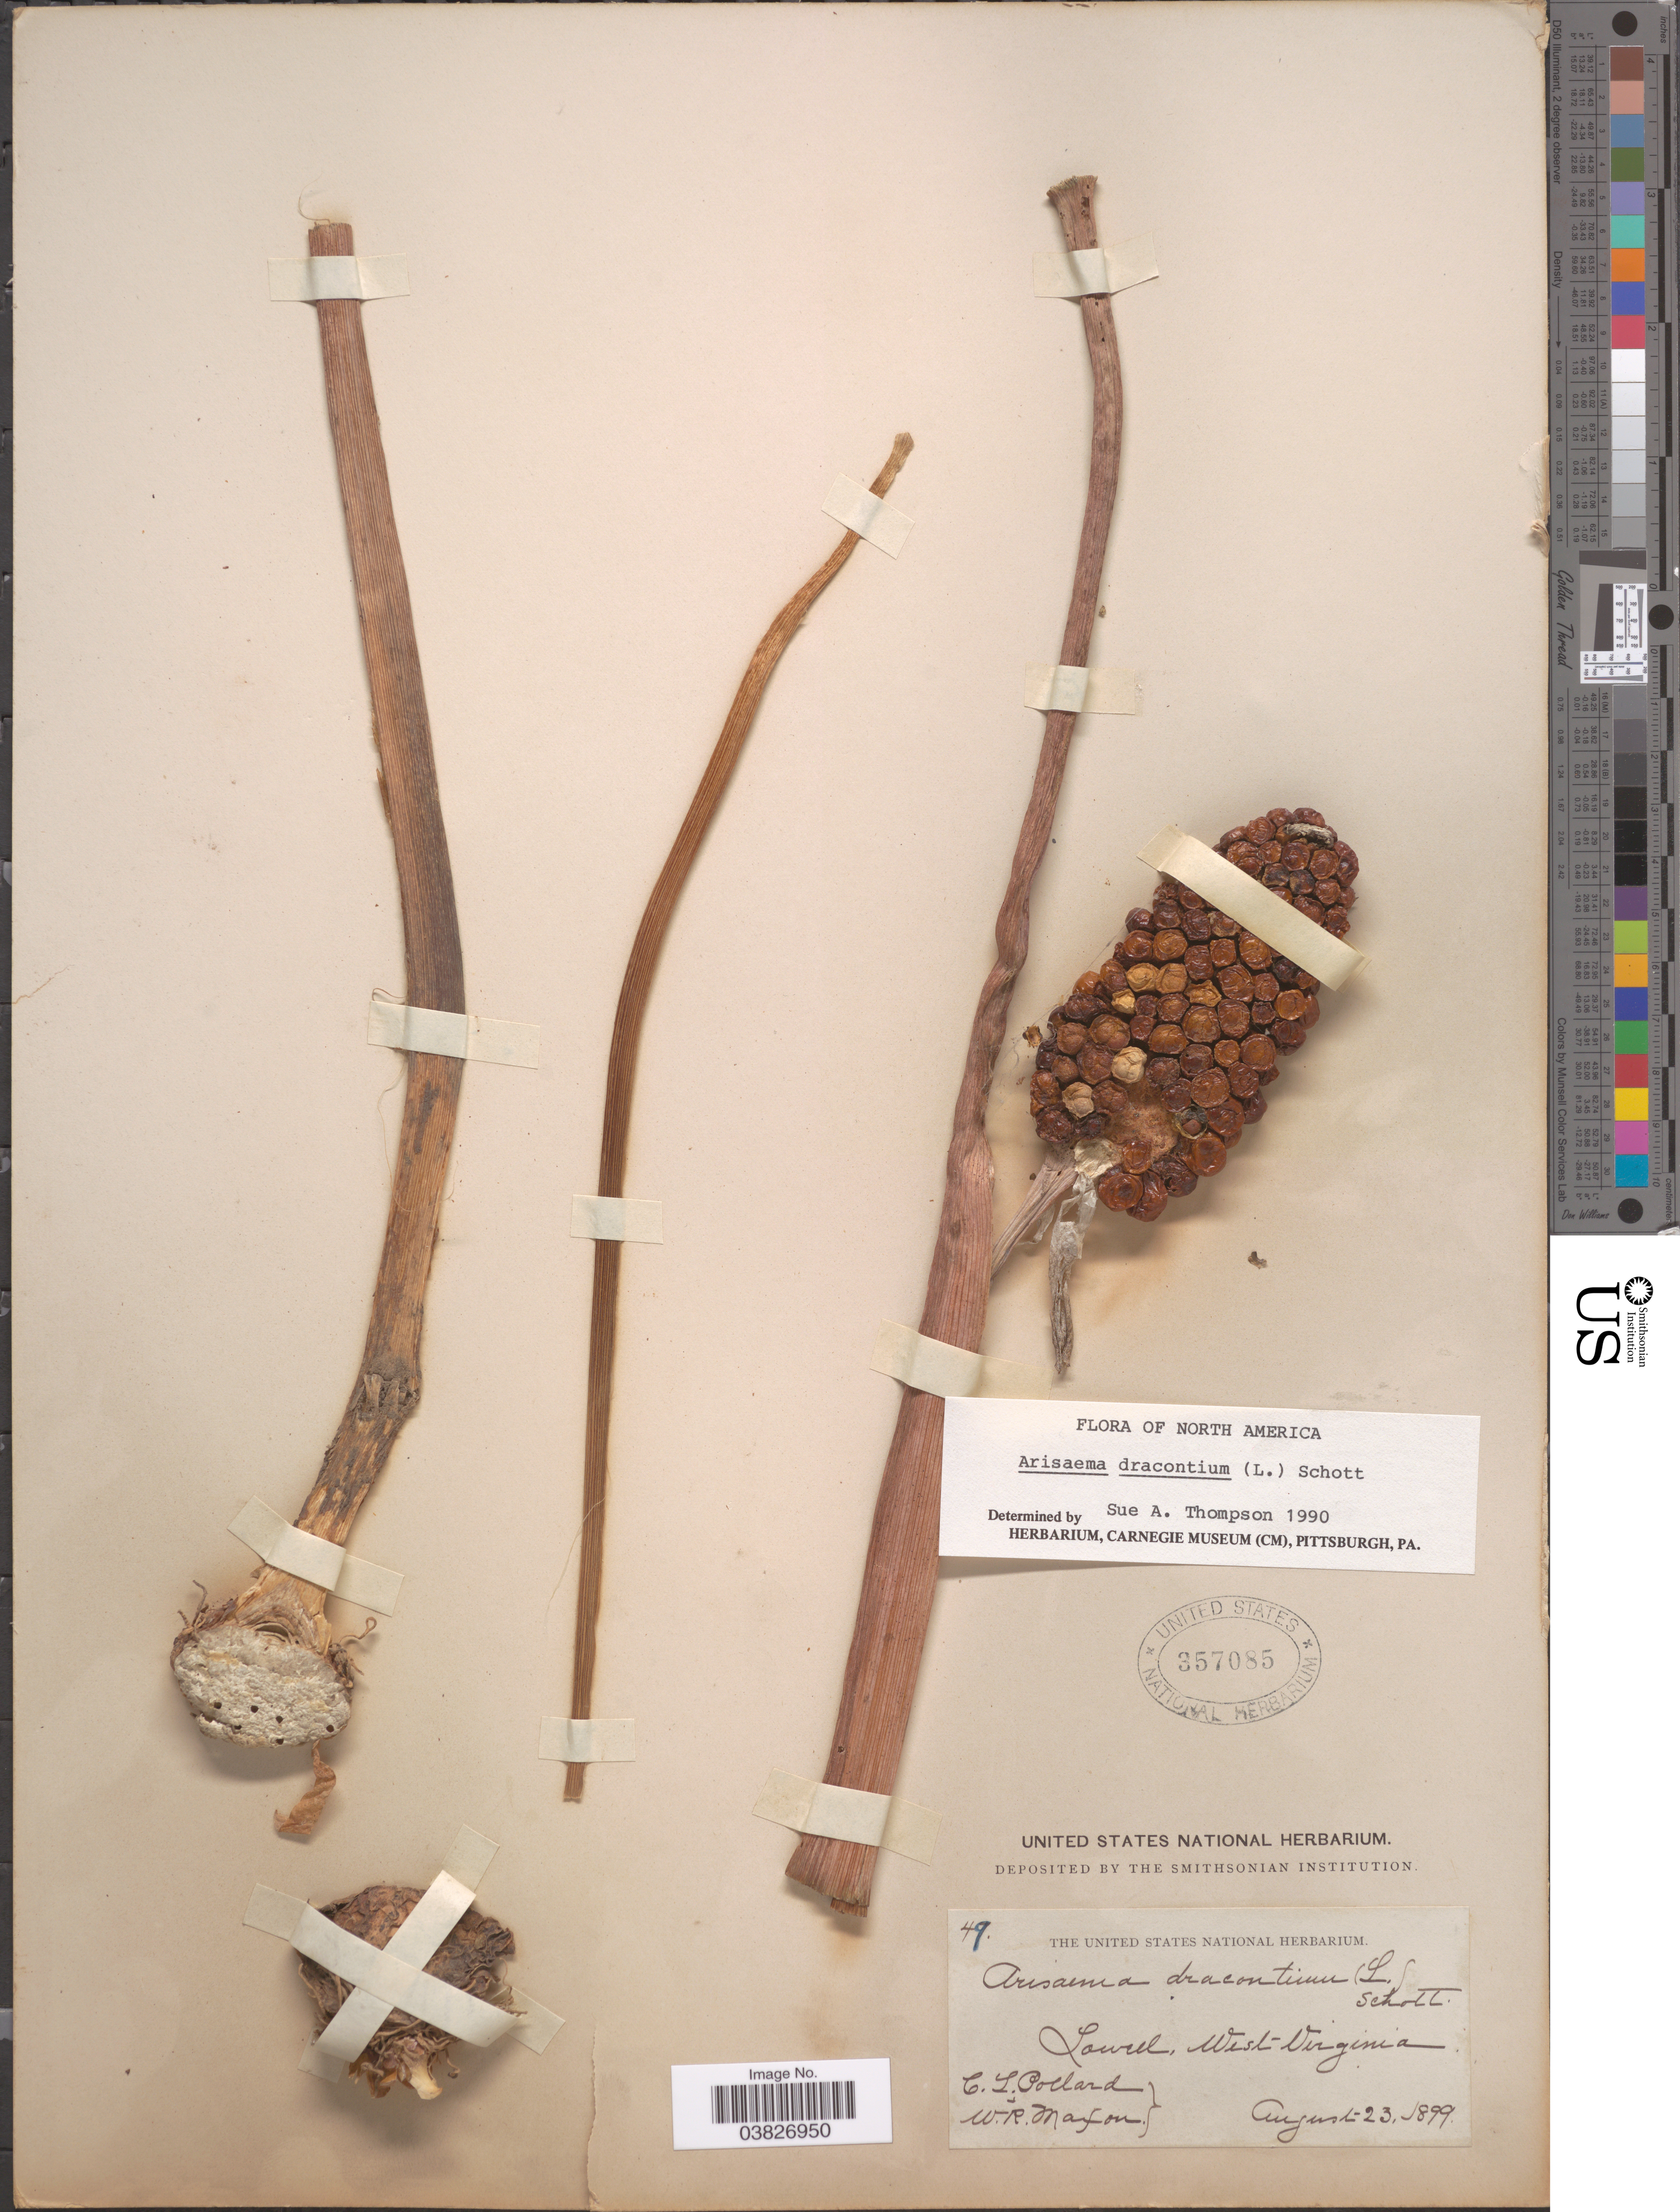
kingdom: Plantae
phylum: Tracheophyta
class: Liliopsida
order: Alismatales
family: Araceae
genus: Arisaema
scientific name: Arisaema dracontium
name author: (L.) Schott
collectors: C. L. Pollard & W. R. Maxon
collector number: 49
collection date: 1899-08-23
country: United States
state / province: West Virginia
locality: Lowell.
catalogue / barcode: US 357085